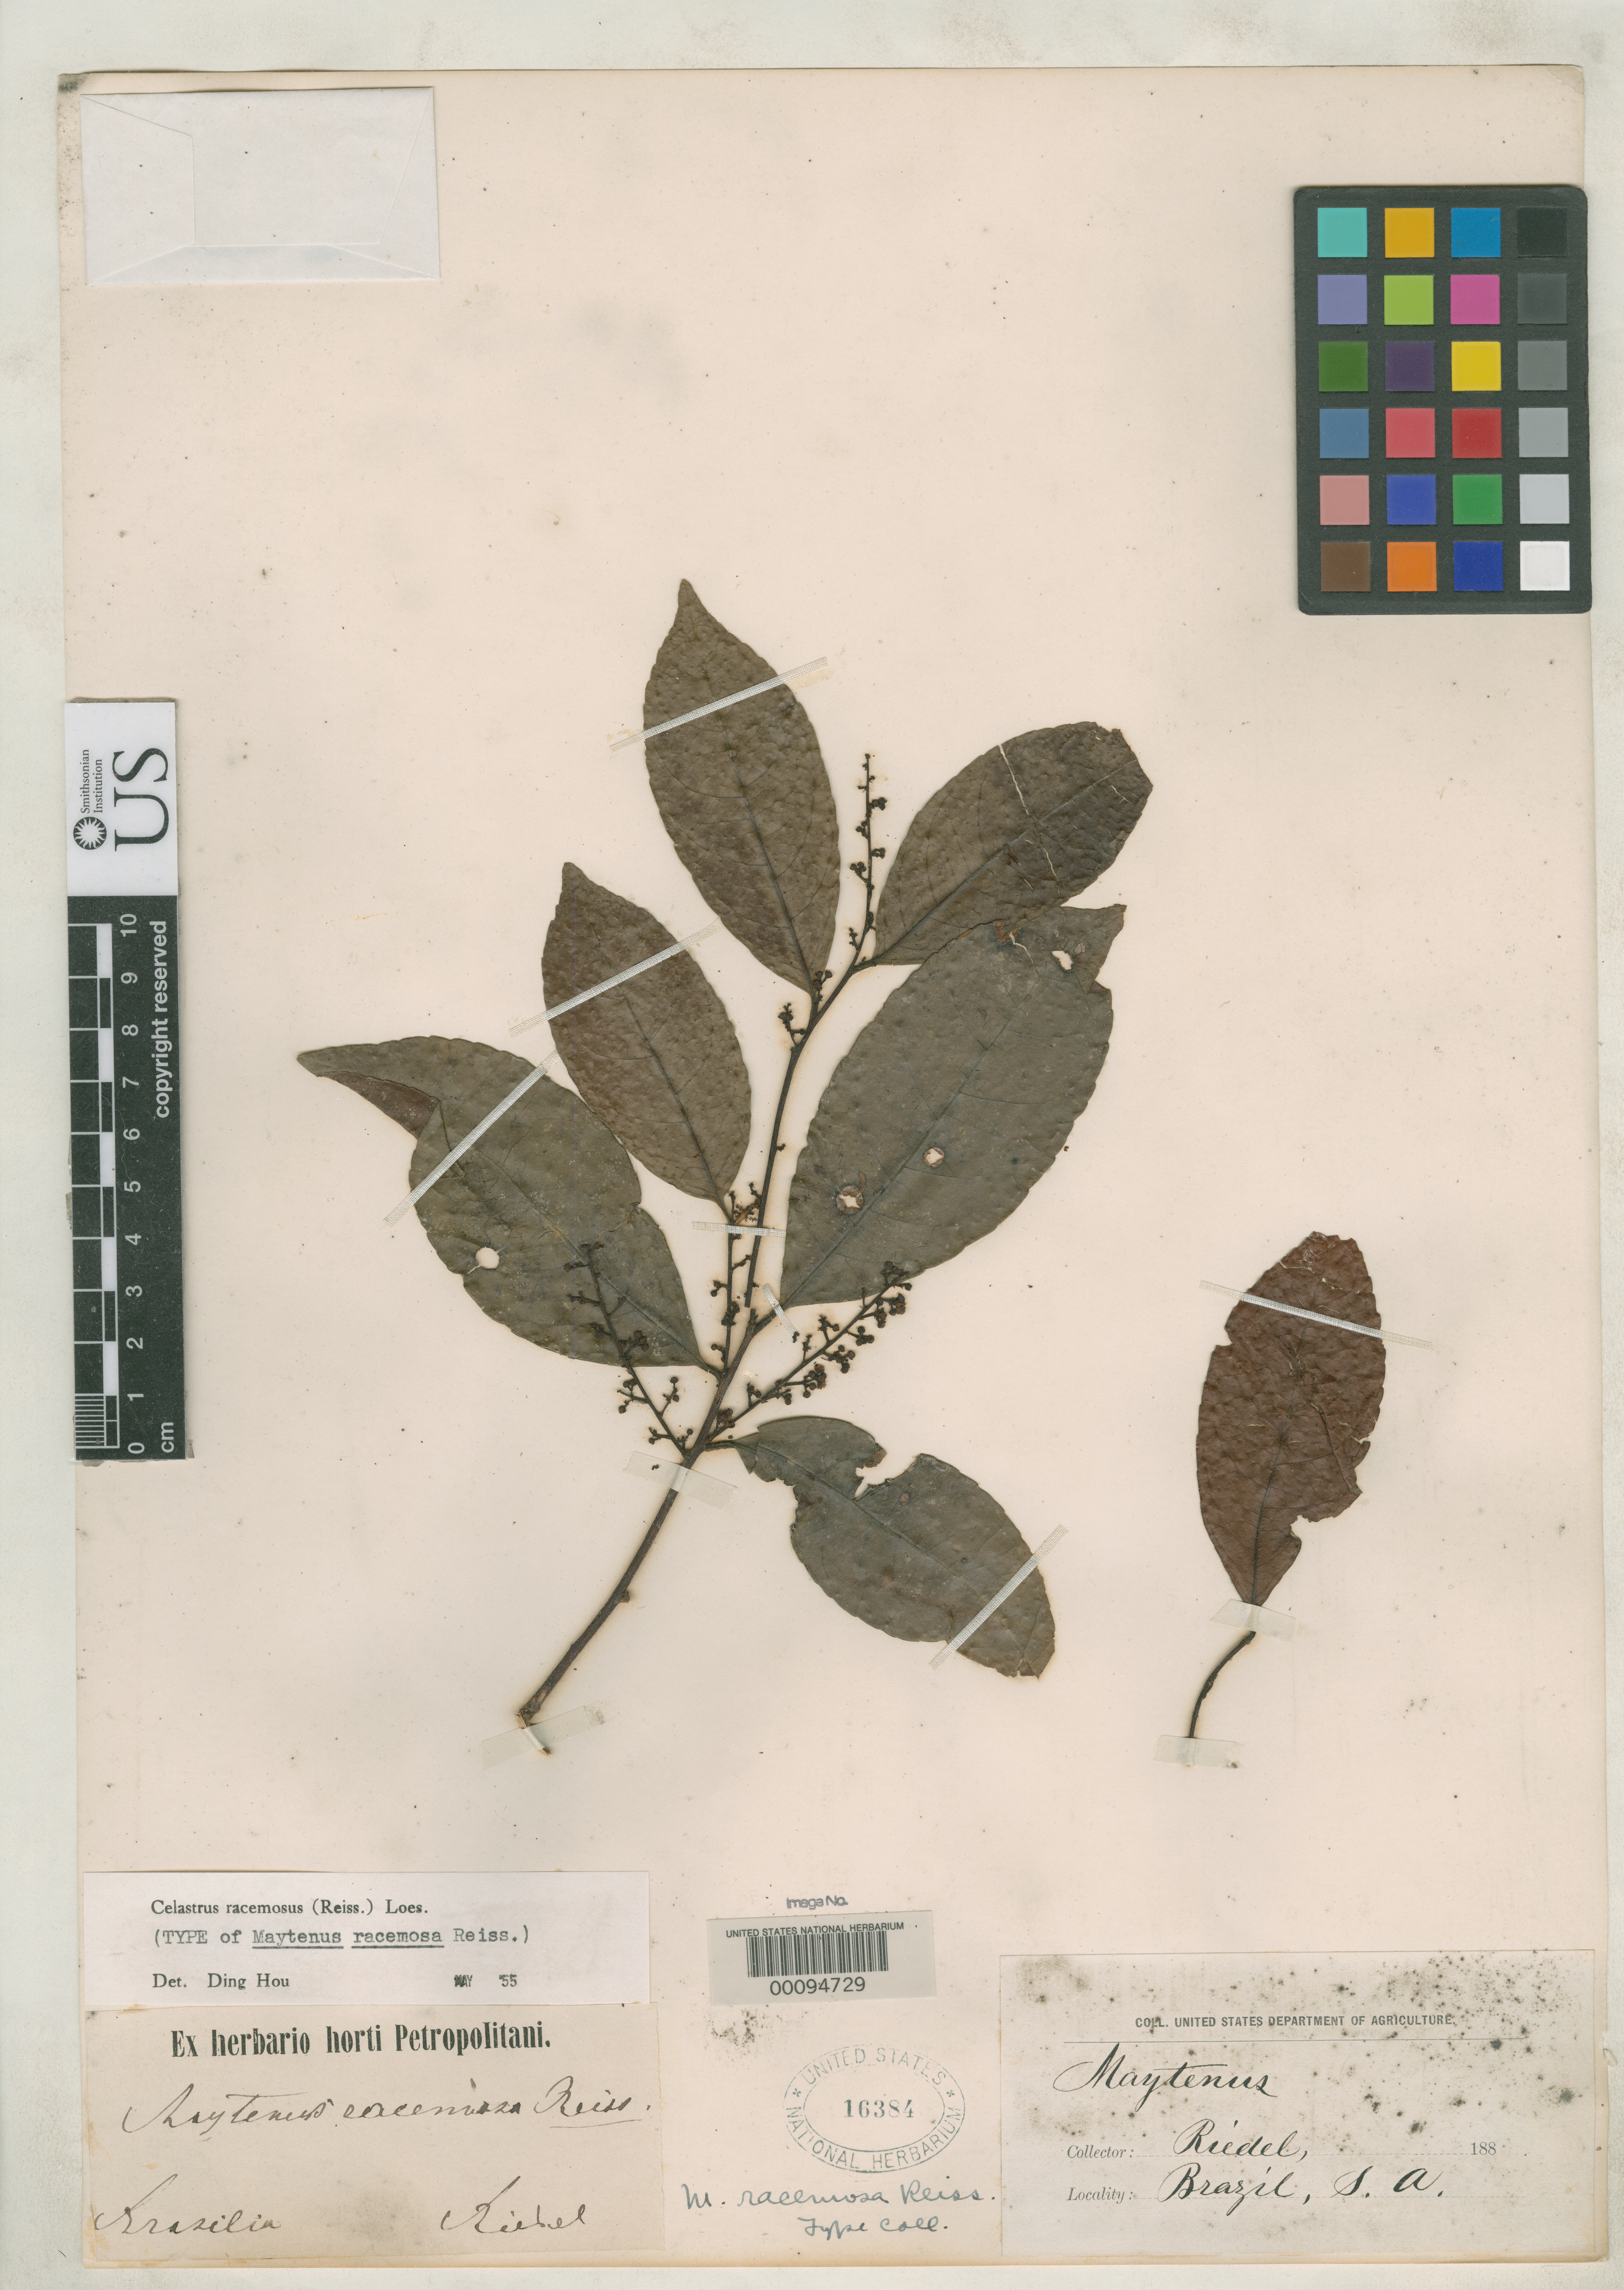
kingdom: Plantae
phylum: Tracheophyta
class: Magnoliopsida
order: Celastrales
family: Celastraceae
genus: Maytenus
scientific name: Maytenus racemosa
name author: Reissek in Mart.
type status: Possible Isotype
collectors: L. Riedel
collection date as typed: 188-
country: Brazil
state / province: Minas Gerais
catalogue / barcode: US 16384